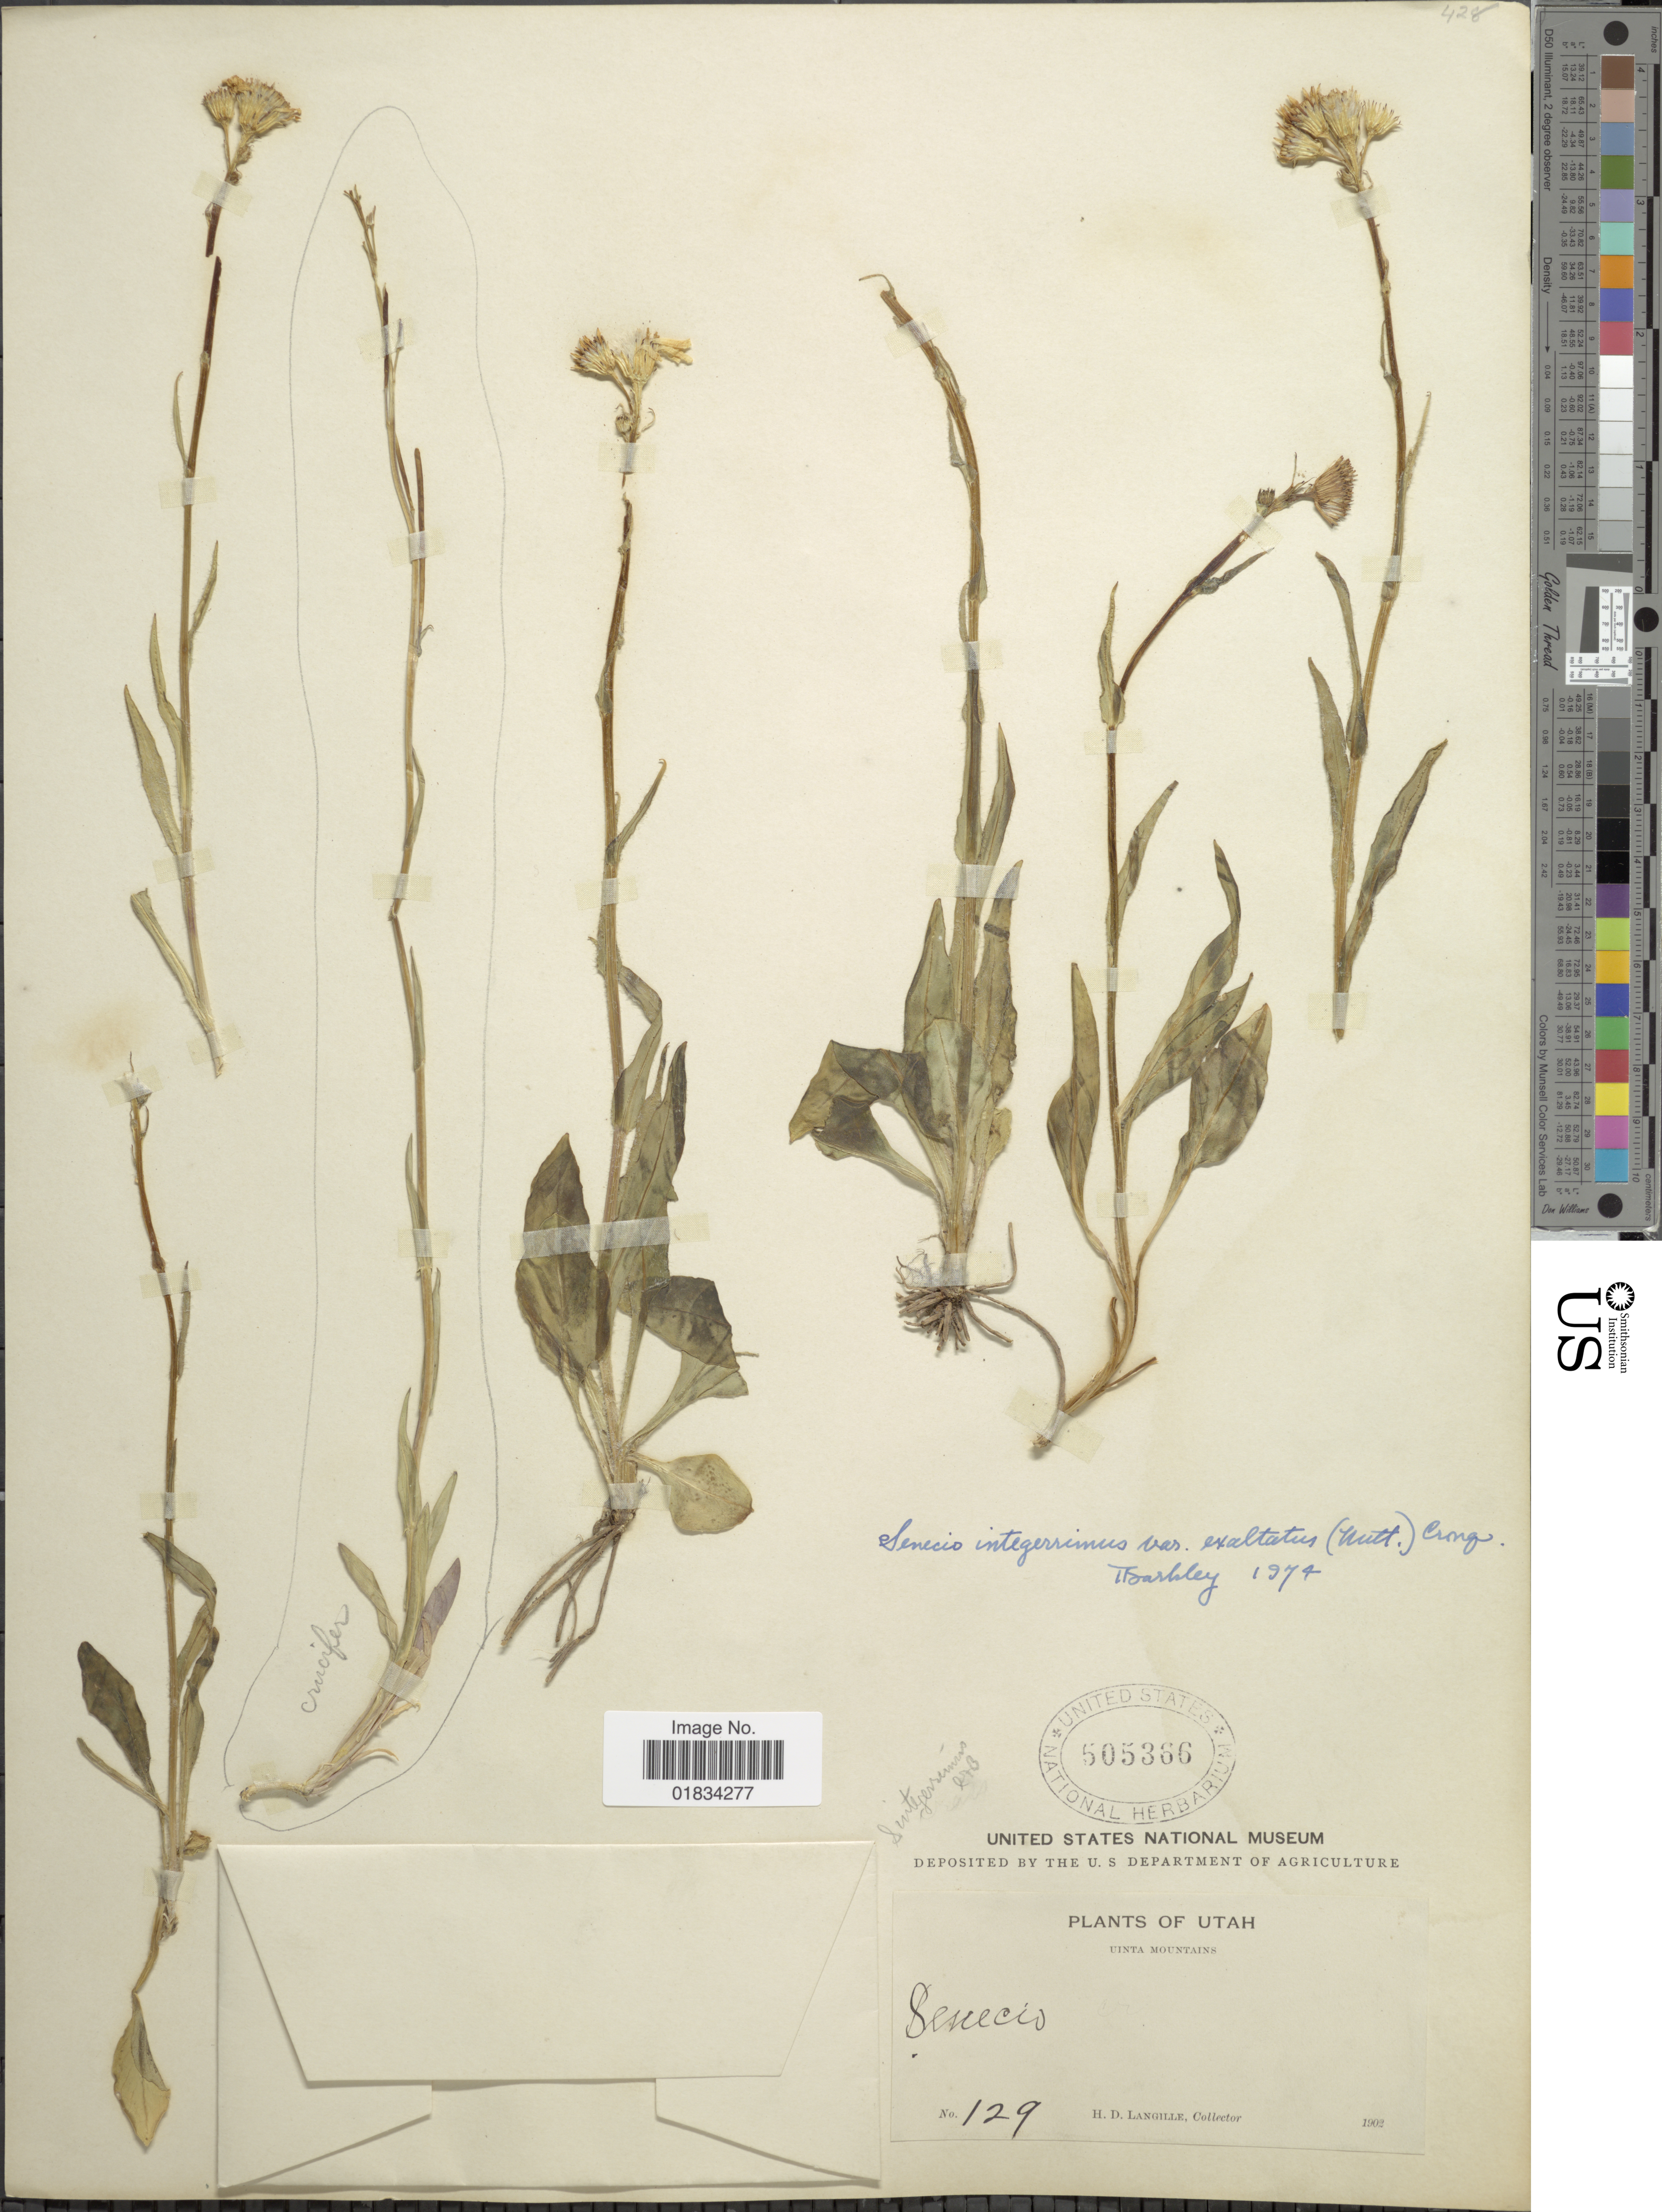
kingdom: Plantae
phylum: Tracheophyta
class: Magnoliopsida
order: Asterales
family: Asteraceae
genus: Senecio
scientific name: Senecio integerrimus var. exaltatus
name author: (Nutt.) Cronq.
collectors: H. Langille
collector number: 129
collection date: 1902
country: United States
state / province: Utah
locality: Uinta Mountains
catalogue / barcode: US 505366